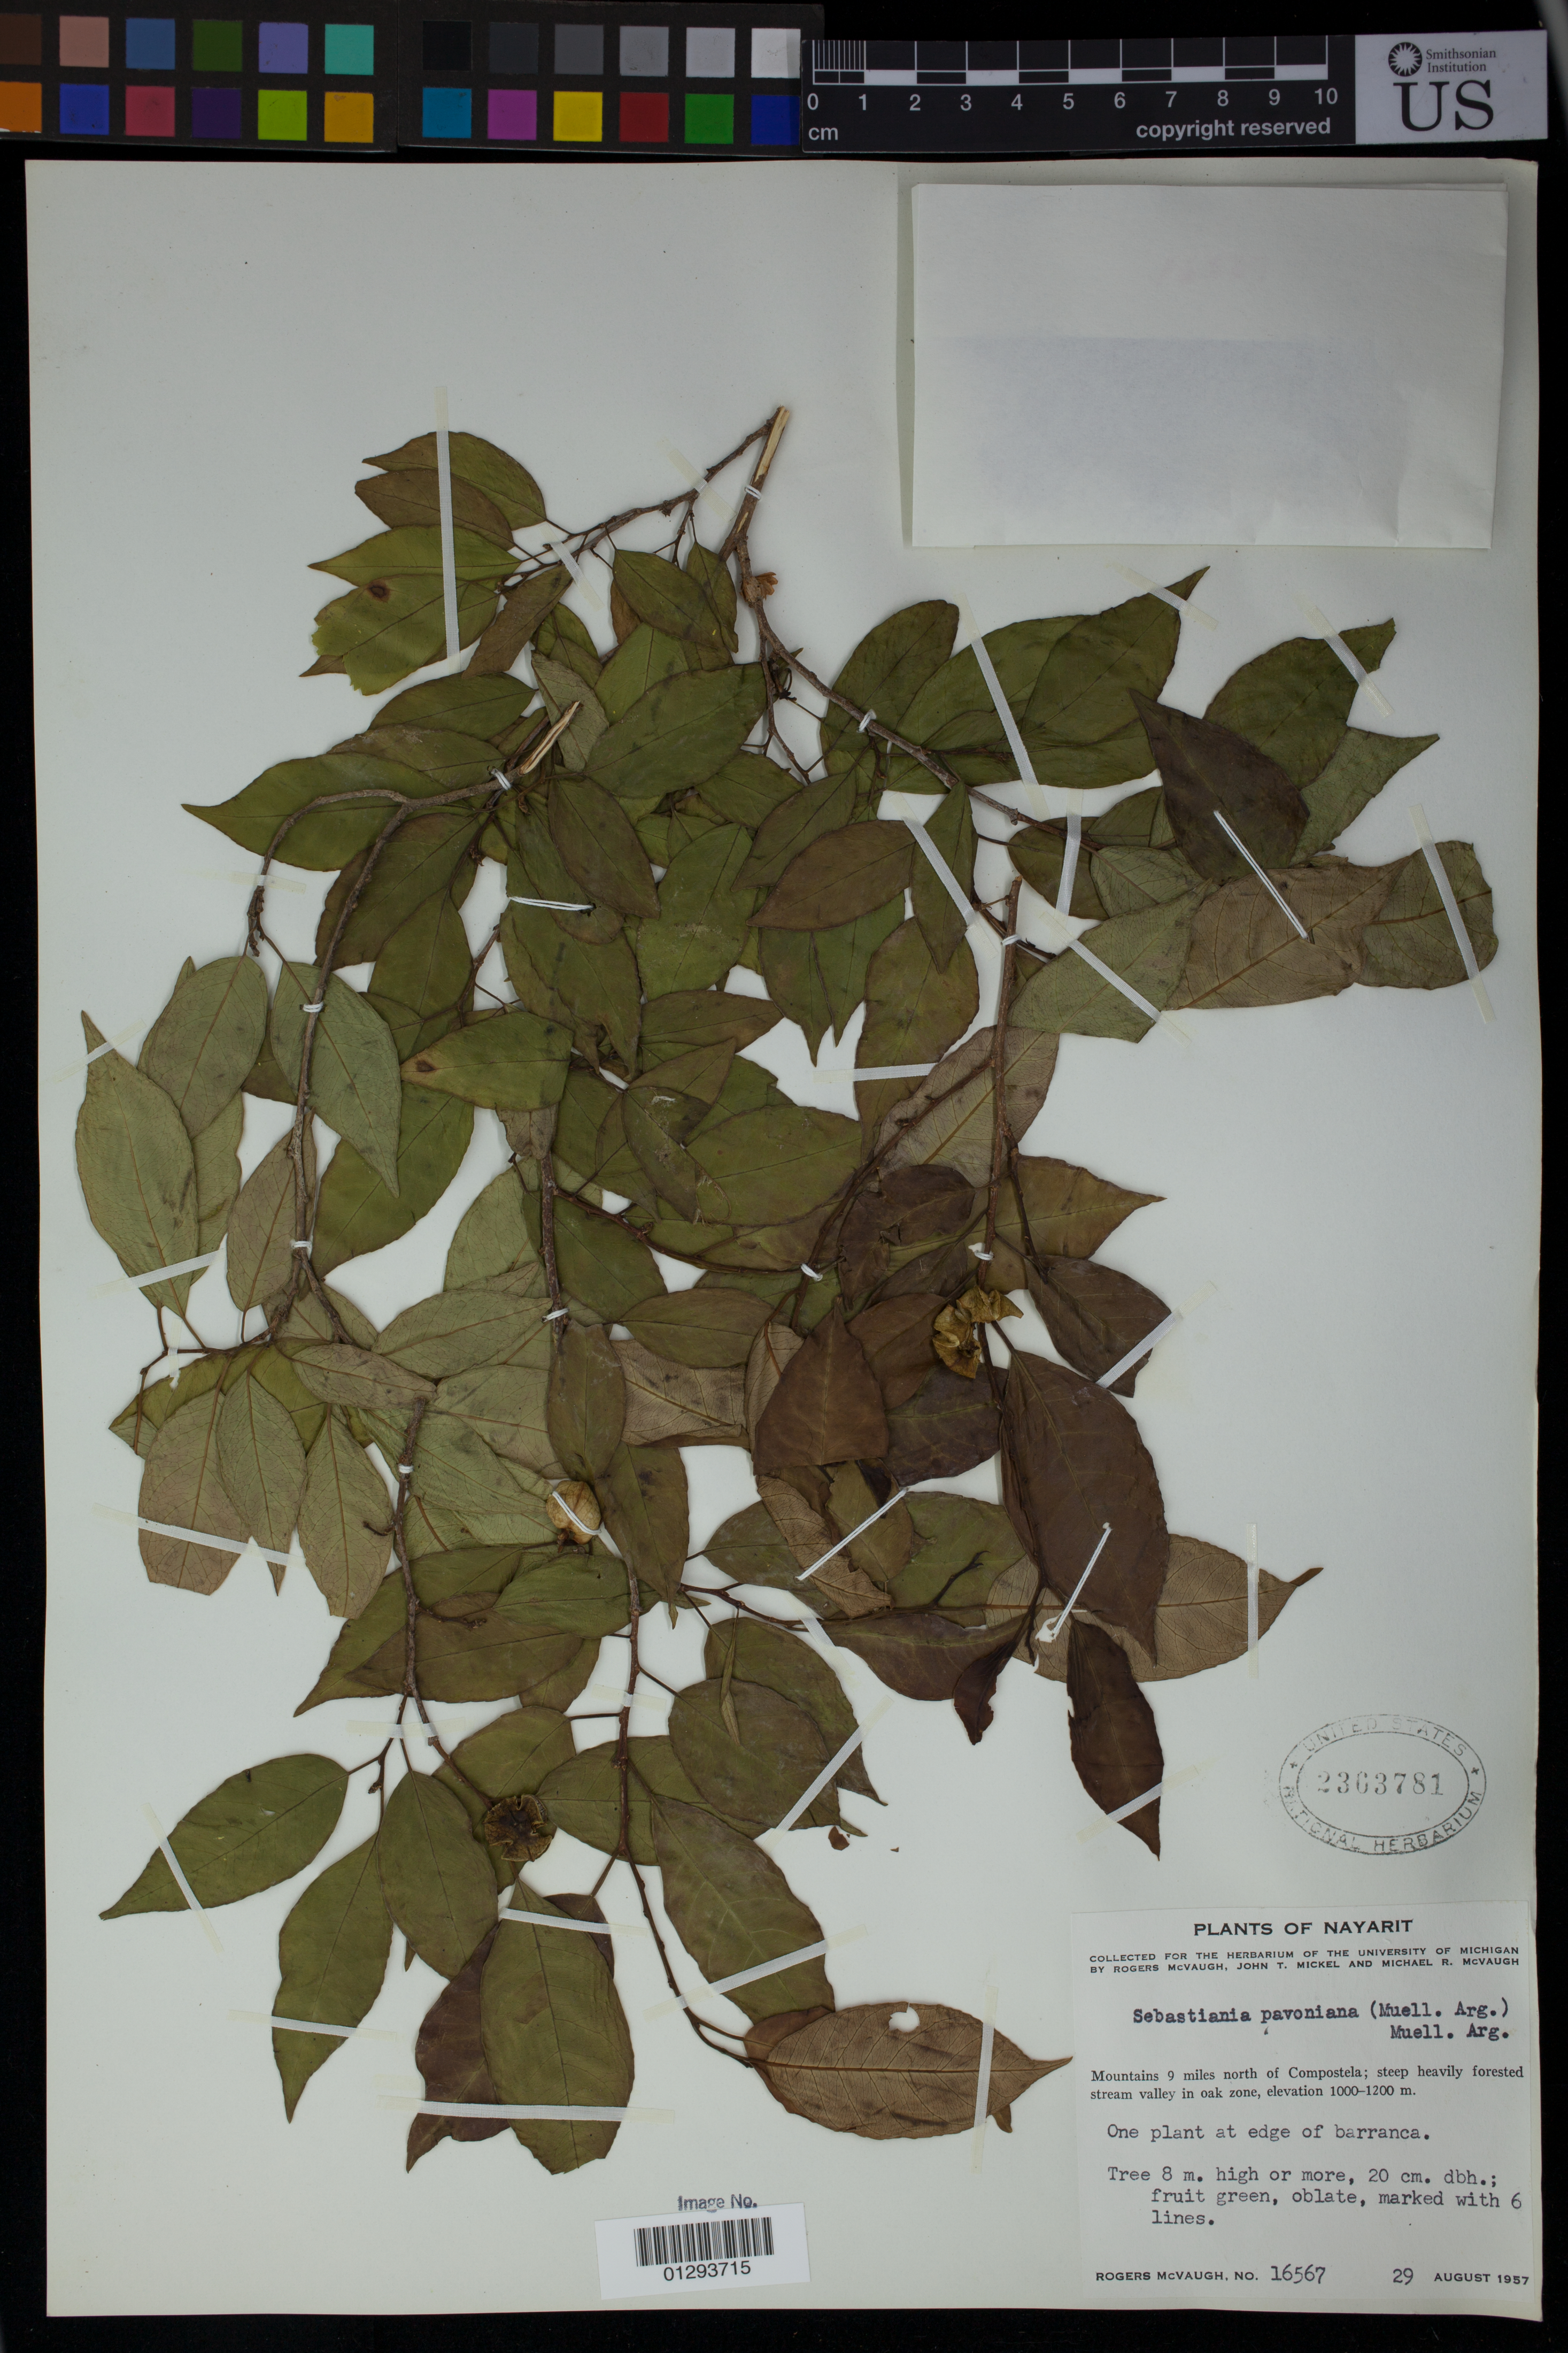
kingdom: Plantae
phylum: Tracheophyta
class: Magnoliopsida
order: Malpighiales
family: Euphorbiaceae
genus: Sebastiania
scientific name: Sebastiania pavoniana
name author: (Müll. Arg.) Müll. Arg.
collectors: R. McVaugh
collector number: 16567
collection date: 1957-08-29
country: Mexico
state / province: Nayarit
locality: Mountains 9 miles N of Compostela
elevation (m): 1000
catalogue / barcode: US 2363781